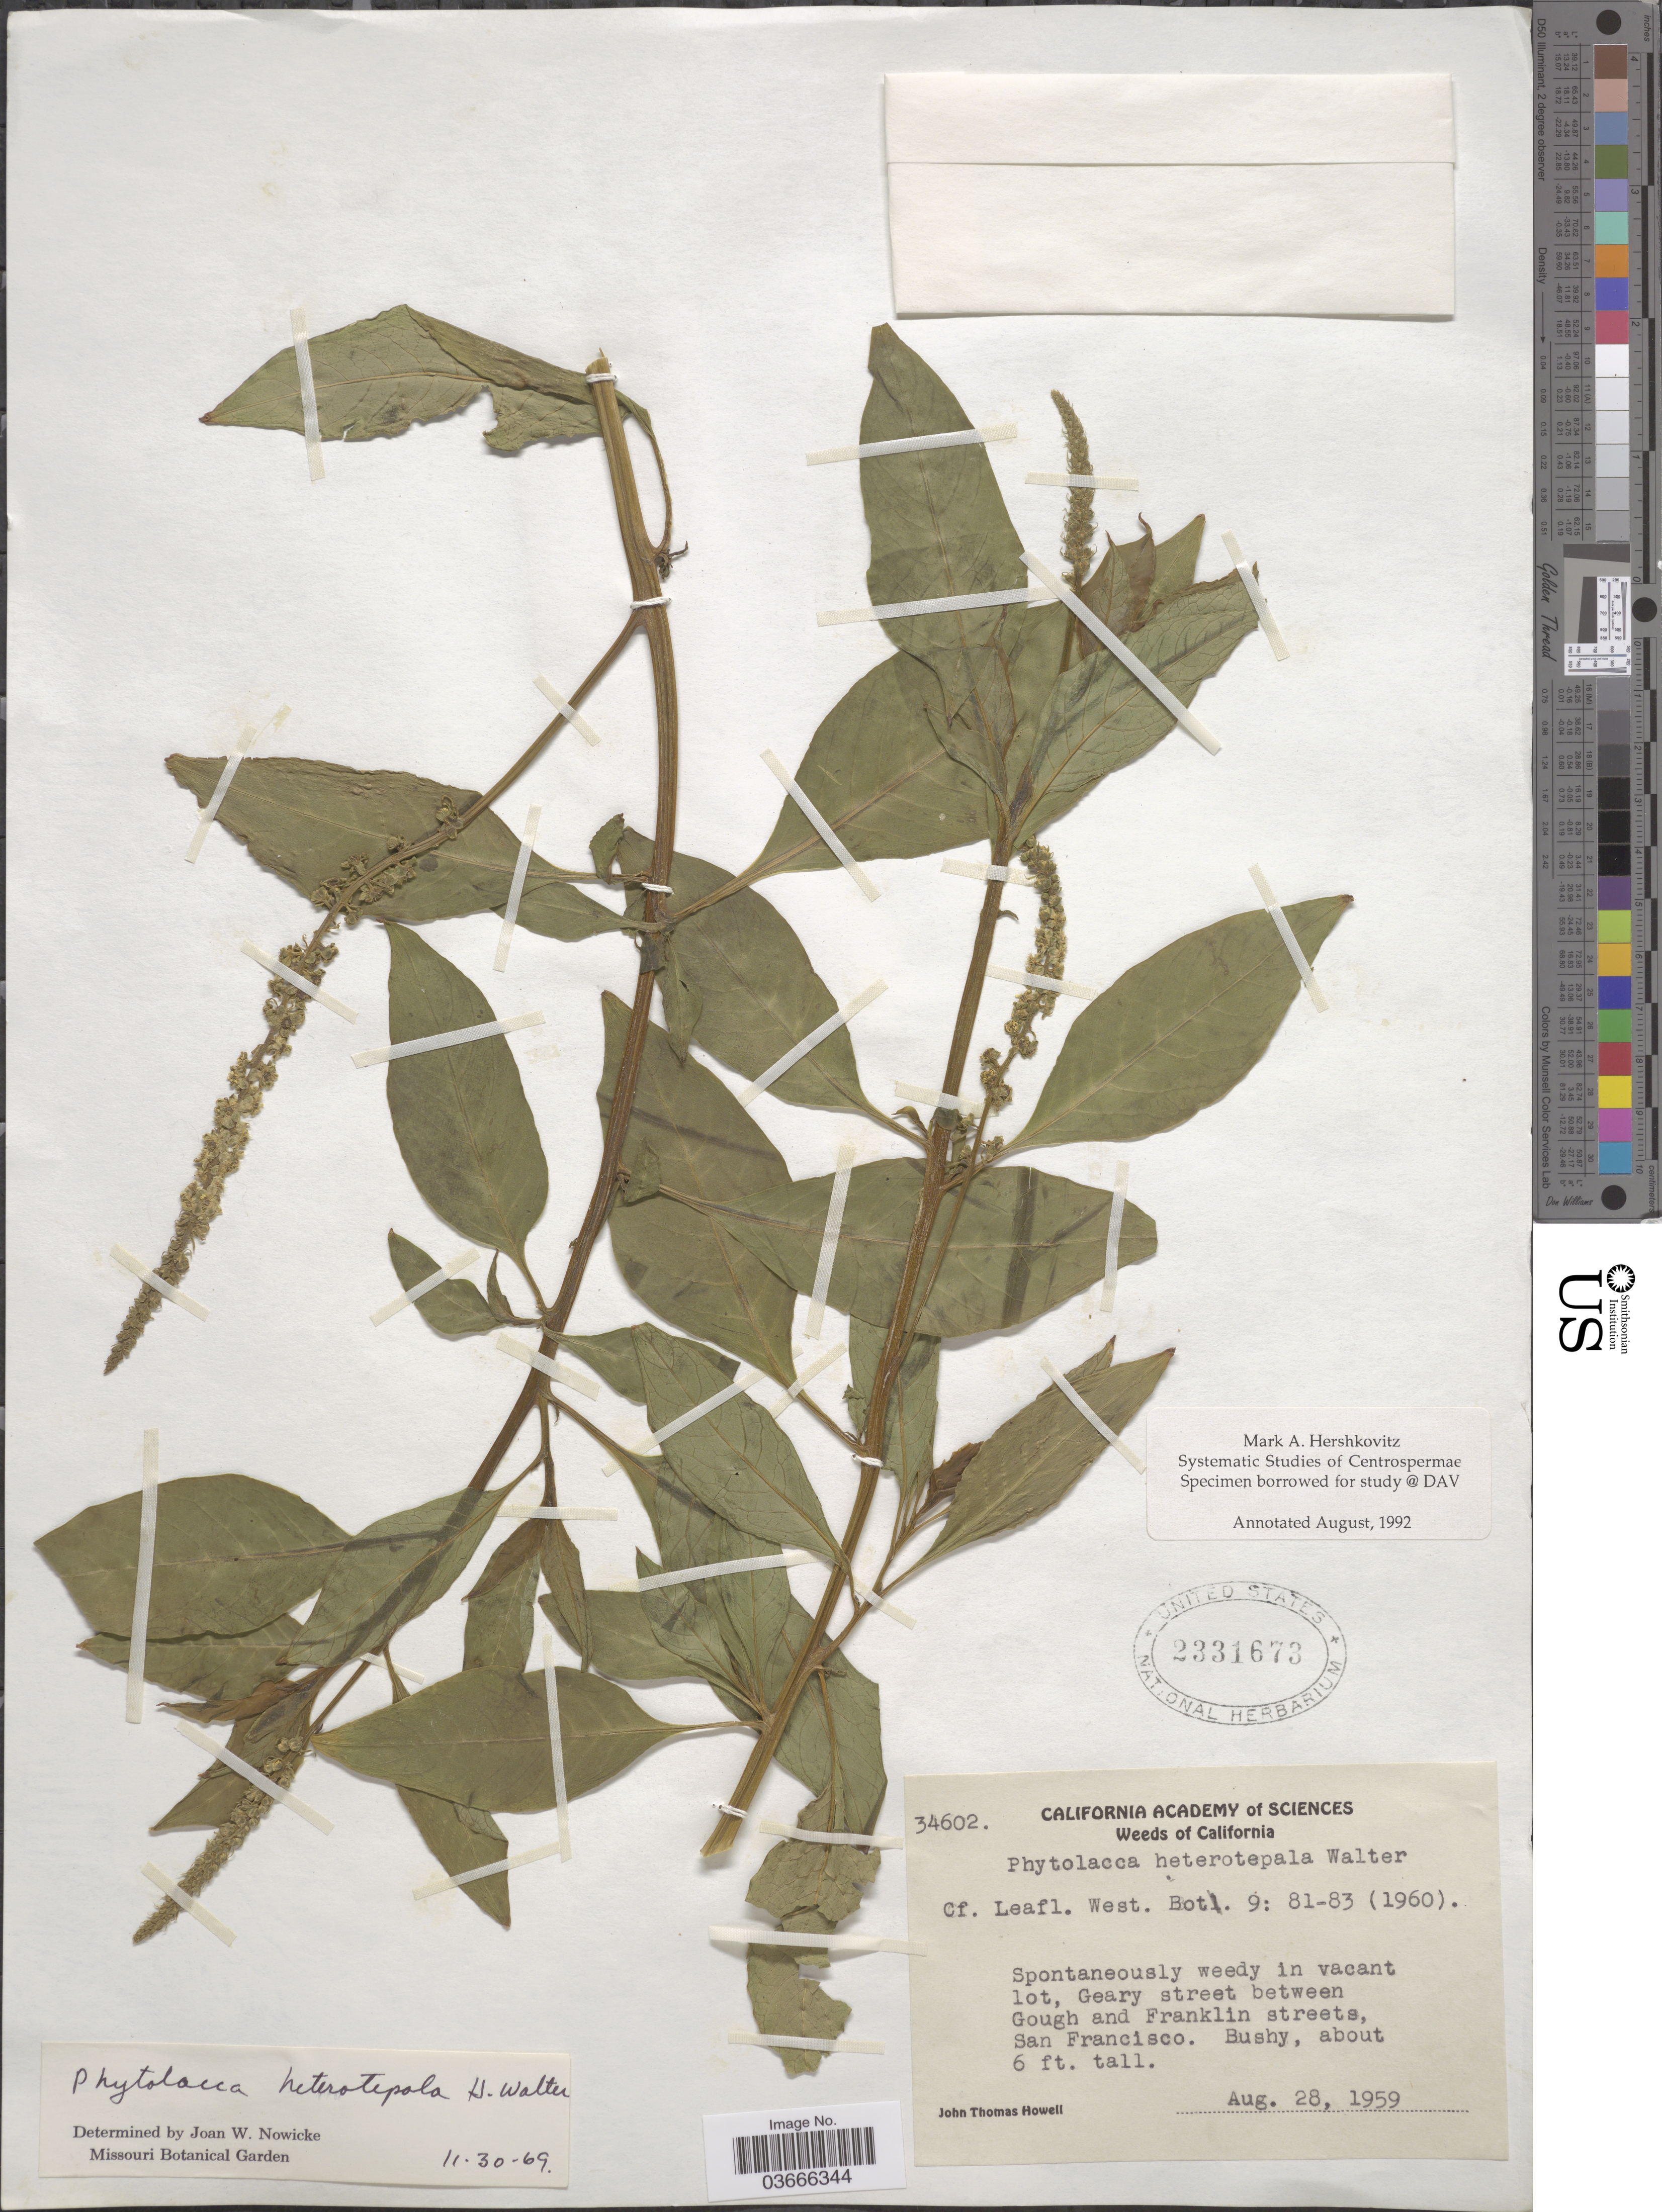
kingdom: Plantae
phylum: Tracheophyta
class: Magnoliopsida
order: Caryophyllales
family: Phytolaccaceae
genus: Phytolacca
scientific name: Phytolacca heterotepala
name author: H. Walter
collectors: J. T. Howell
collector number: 34602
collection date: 1959-08-28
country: United States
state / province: California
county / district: San Francisco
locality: Geary street between Gough and Franklin street, San Francisco.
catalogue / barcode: US 2331673